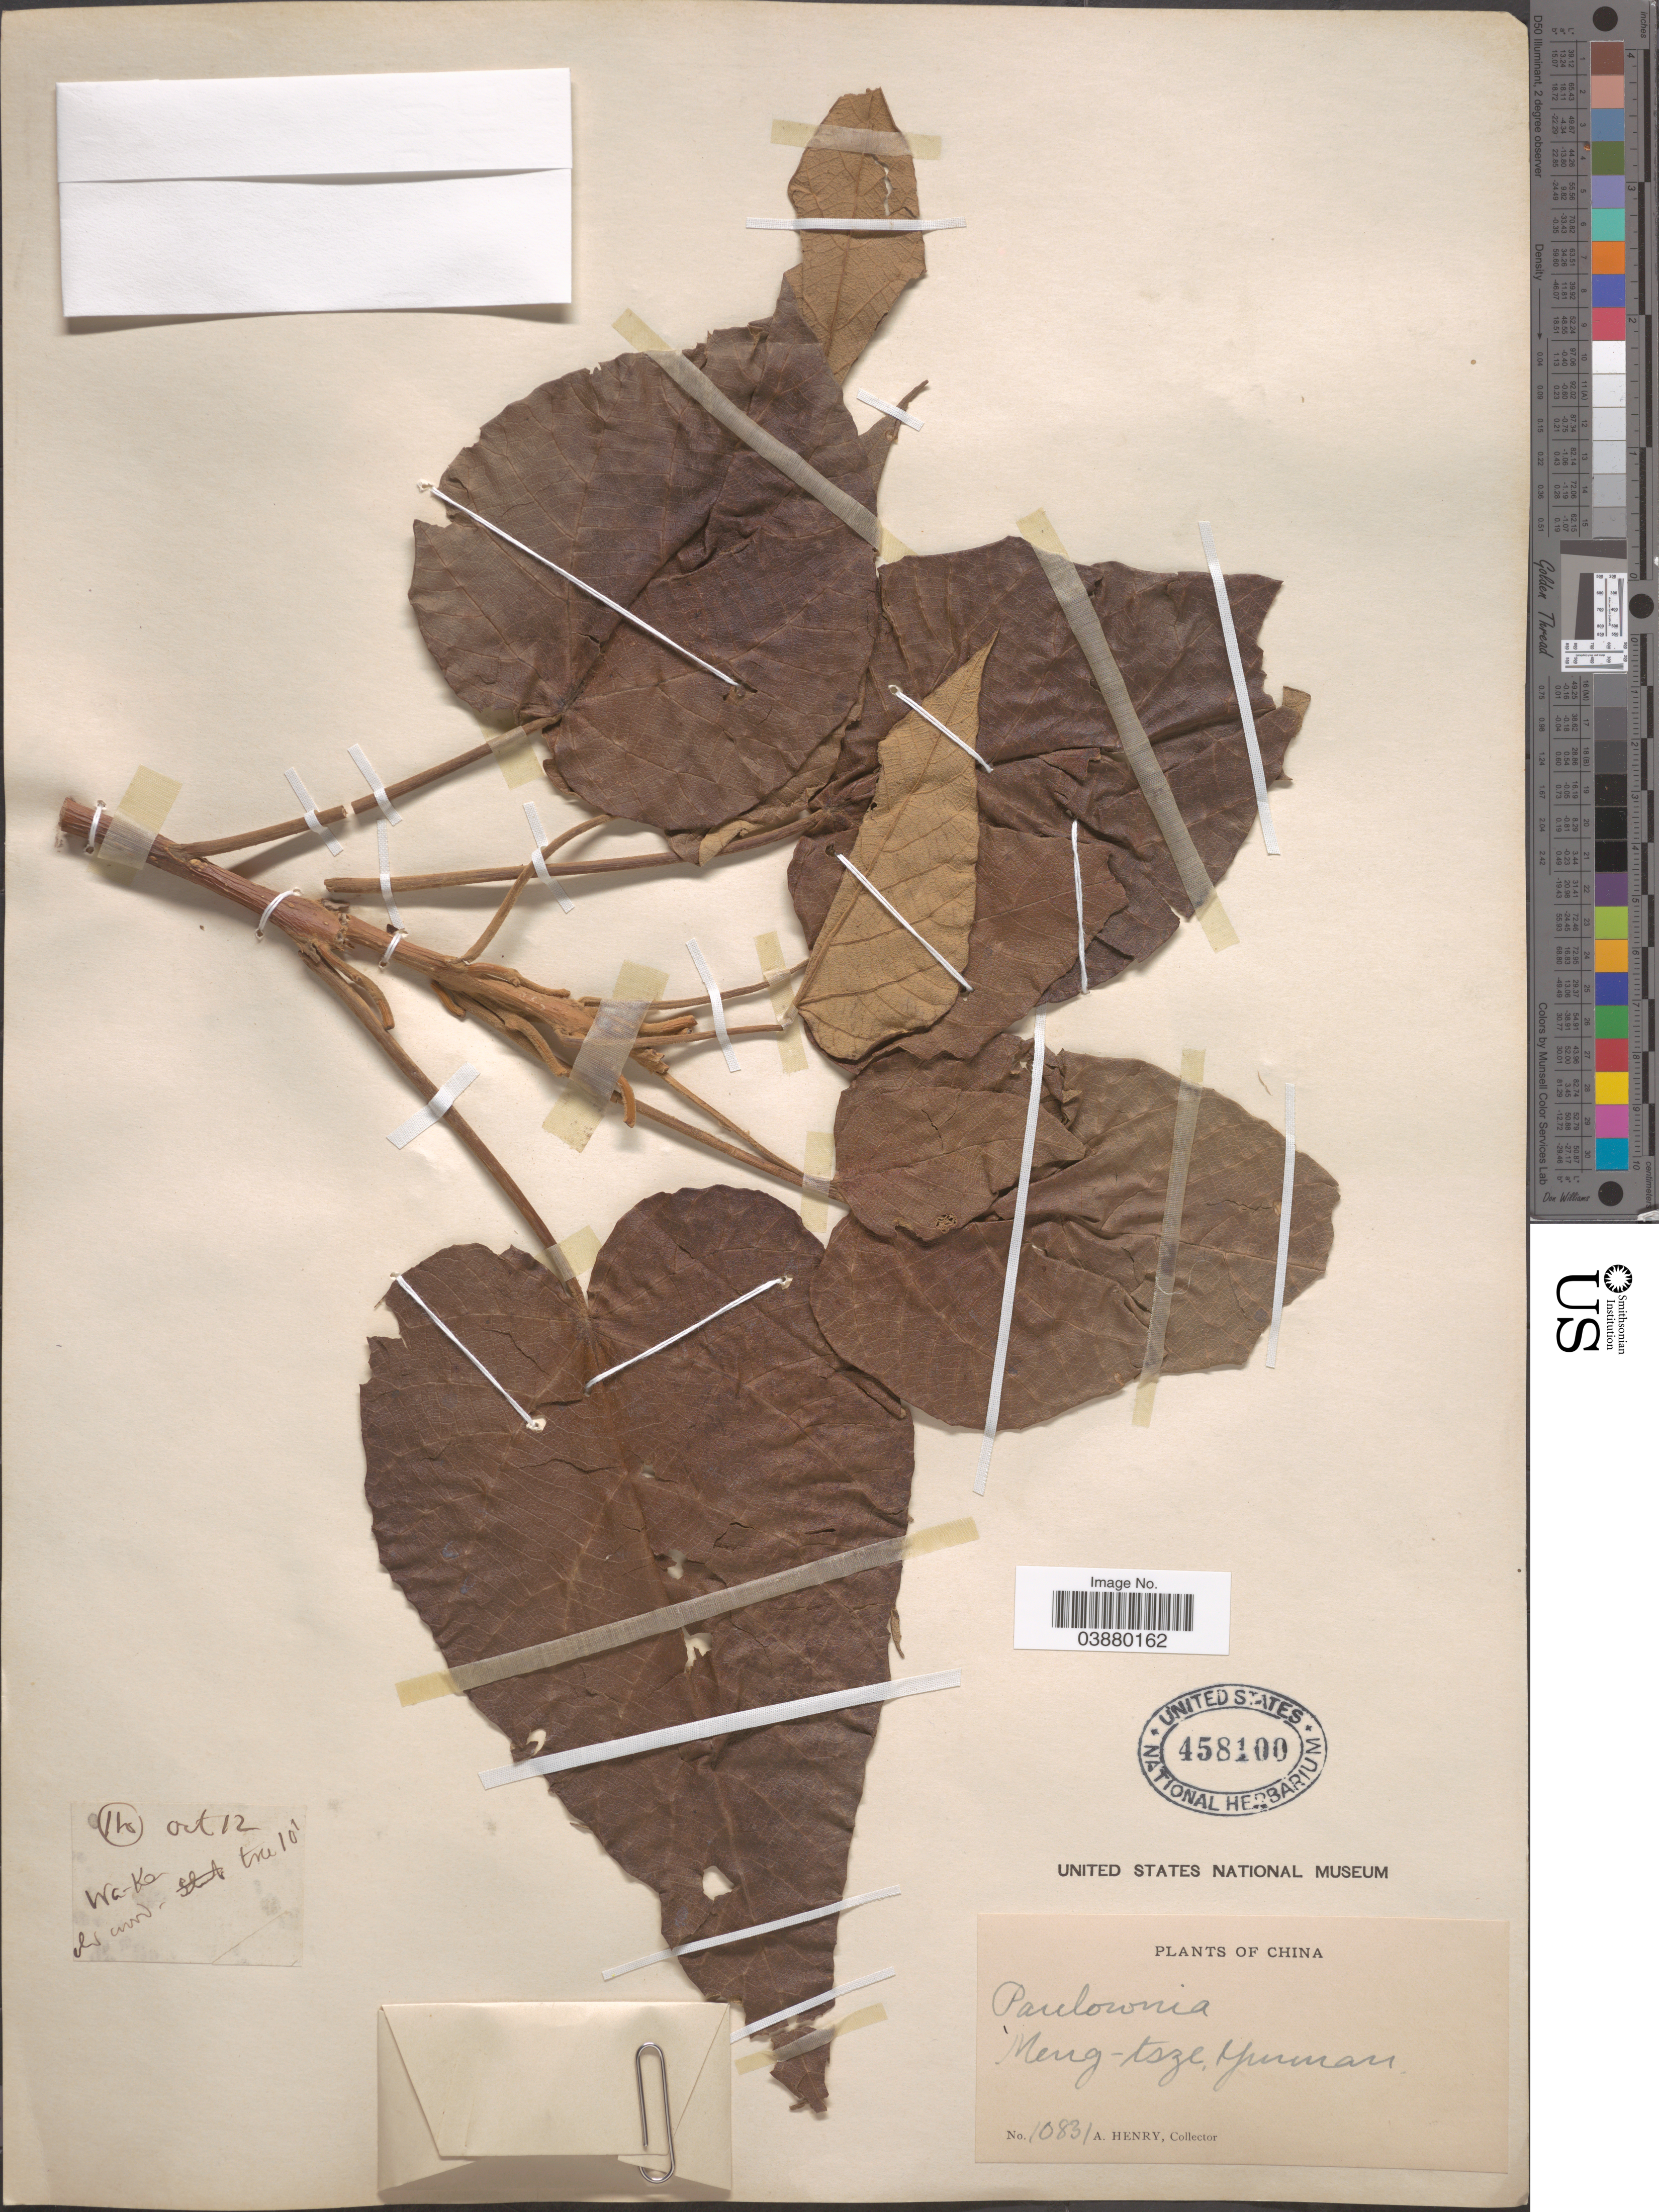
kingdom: Plantae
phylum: Tracheophyta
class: Magnoliopsida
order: Lamiales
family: Paulowniaceae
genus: Paulownia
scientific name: Paulownia sp.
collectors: A. Henry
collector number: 10831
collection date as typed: Transcribed d/m/y: /10/12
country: China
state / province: Yunnan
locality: Meng-tsze. Wa-Ka [interpreted].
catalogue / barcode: US 458100